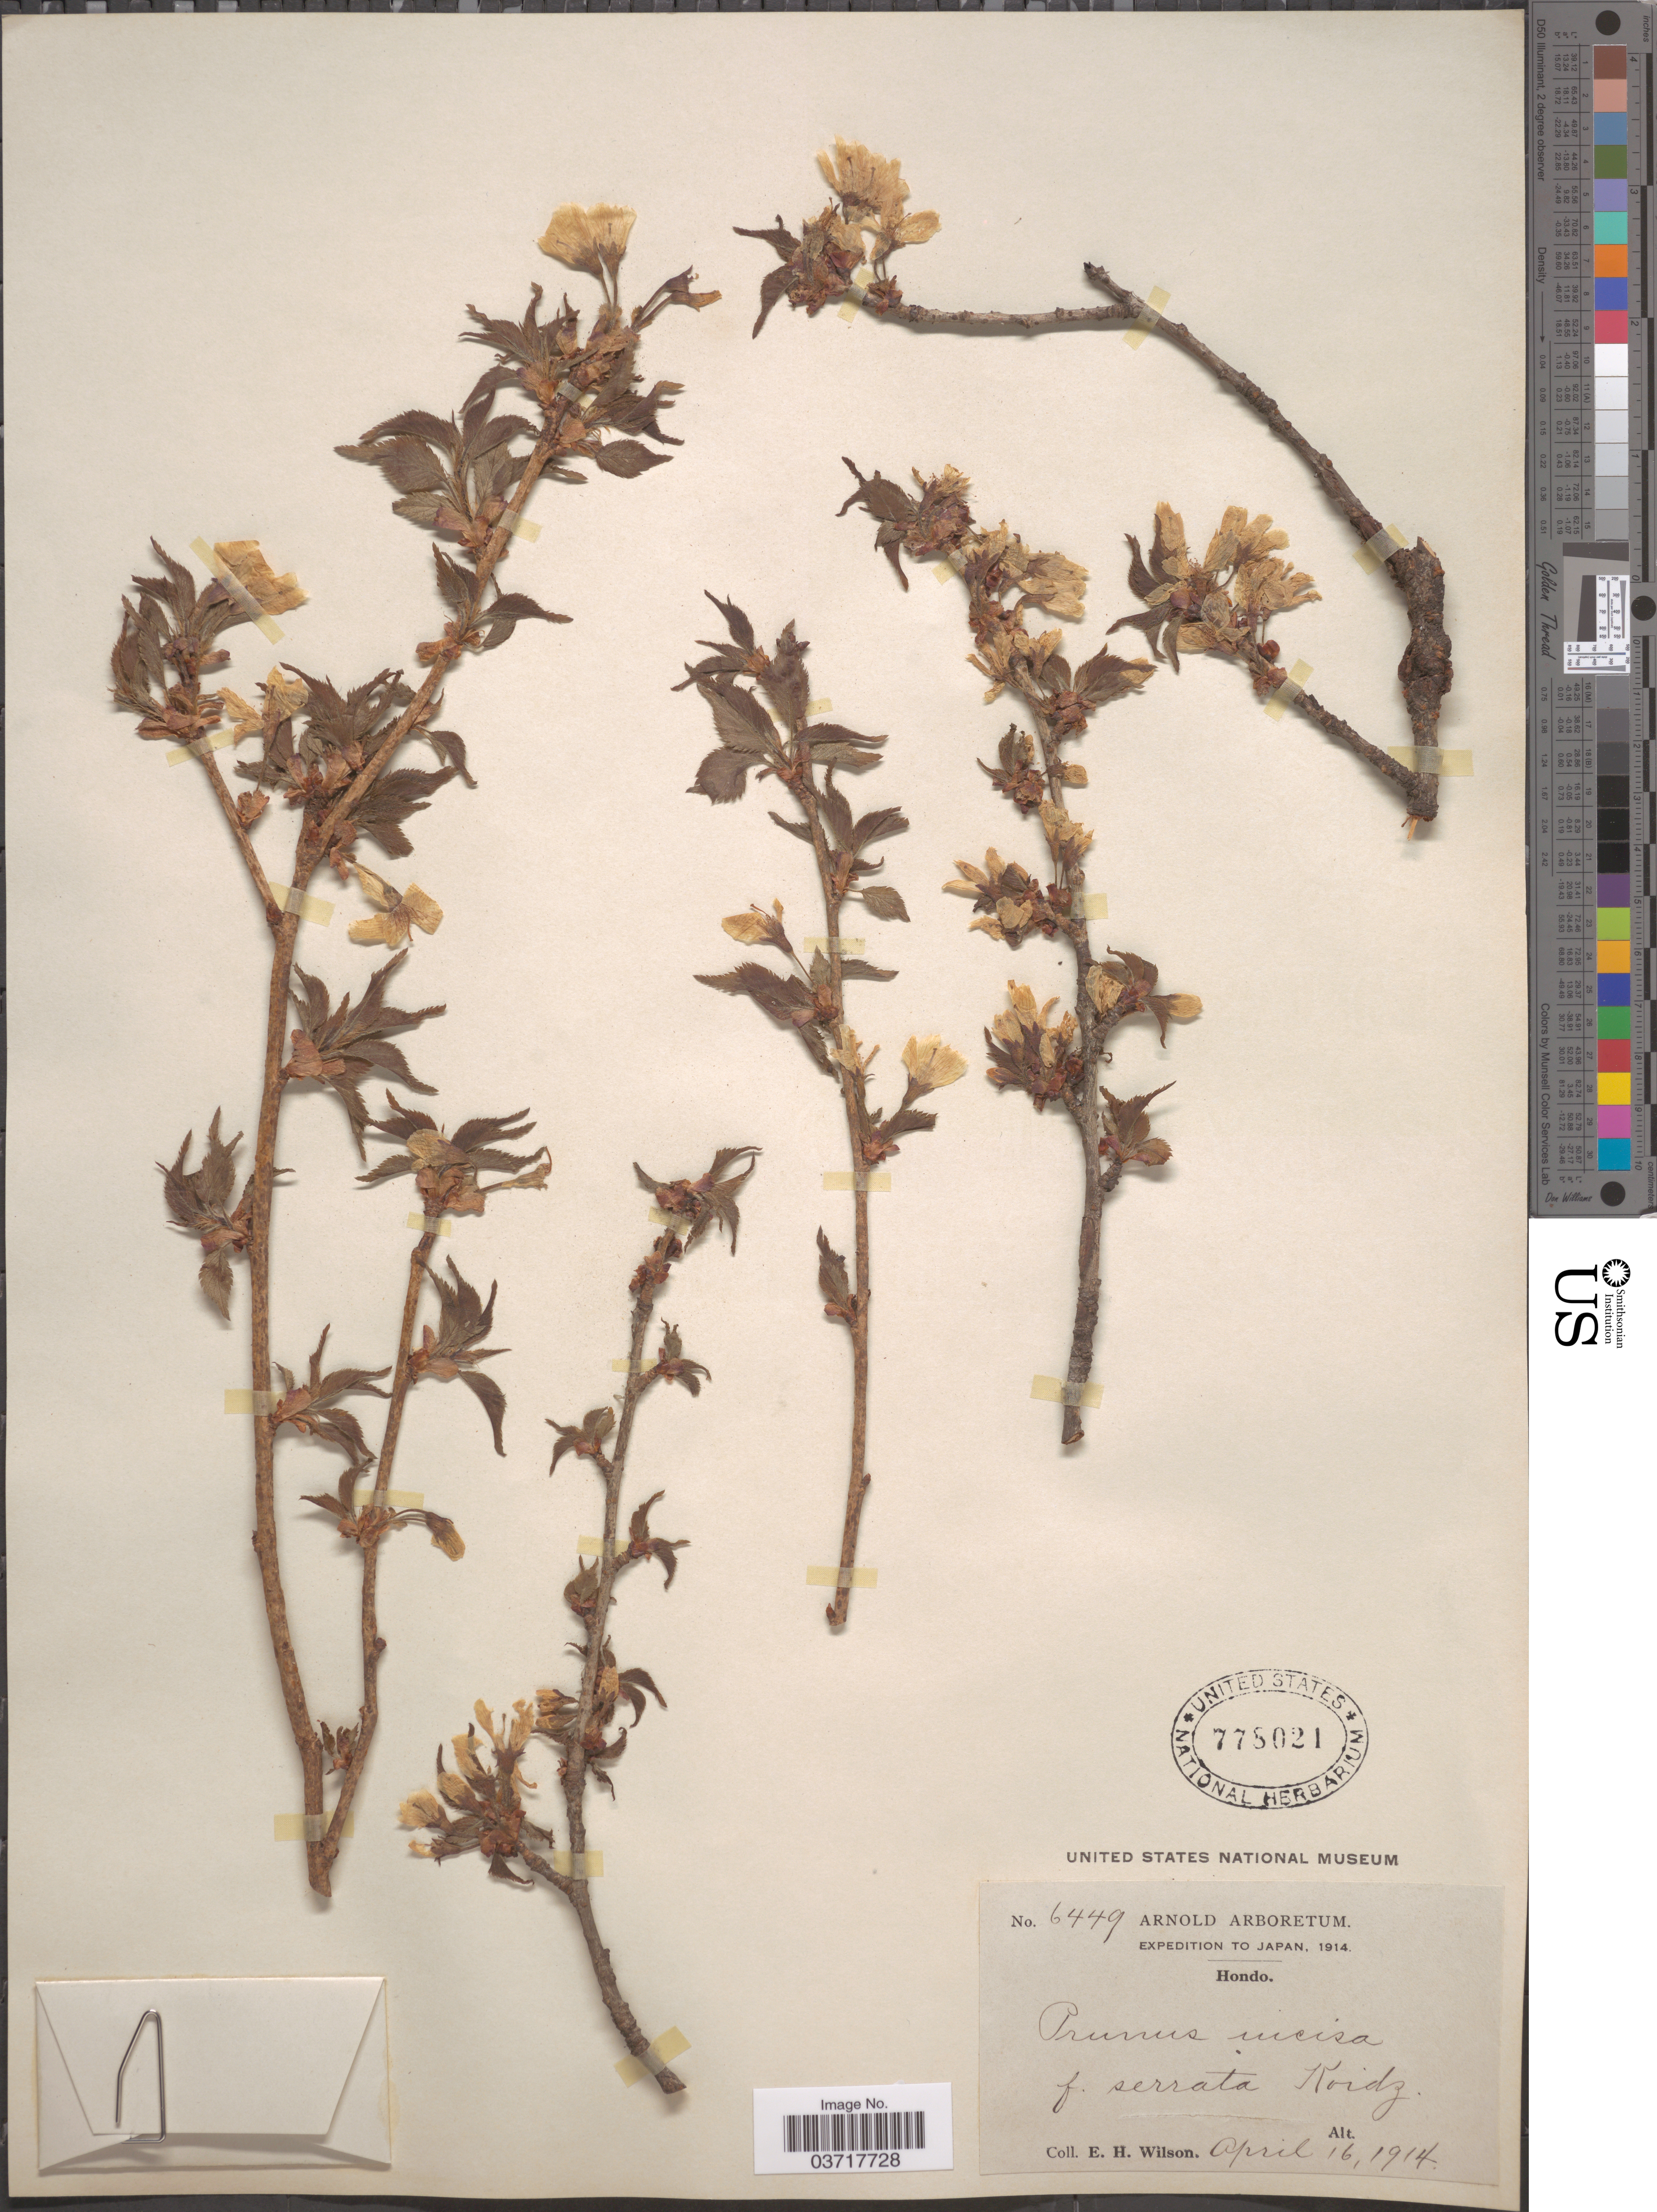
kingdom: Plantae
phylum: Tracheophyta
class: Magnoliopsida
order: Rosales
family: Rosaceae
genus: Prunus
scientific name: Prunus incisa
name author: Thunb.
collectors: E. Wilson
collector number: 6449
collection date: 1914-04-16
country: Japan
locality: Hondo.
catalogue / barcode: US 778021